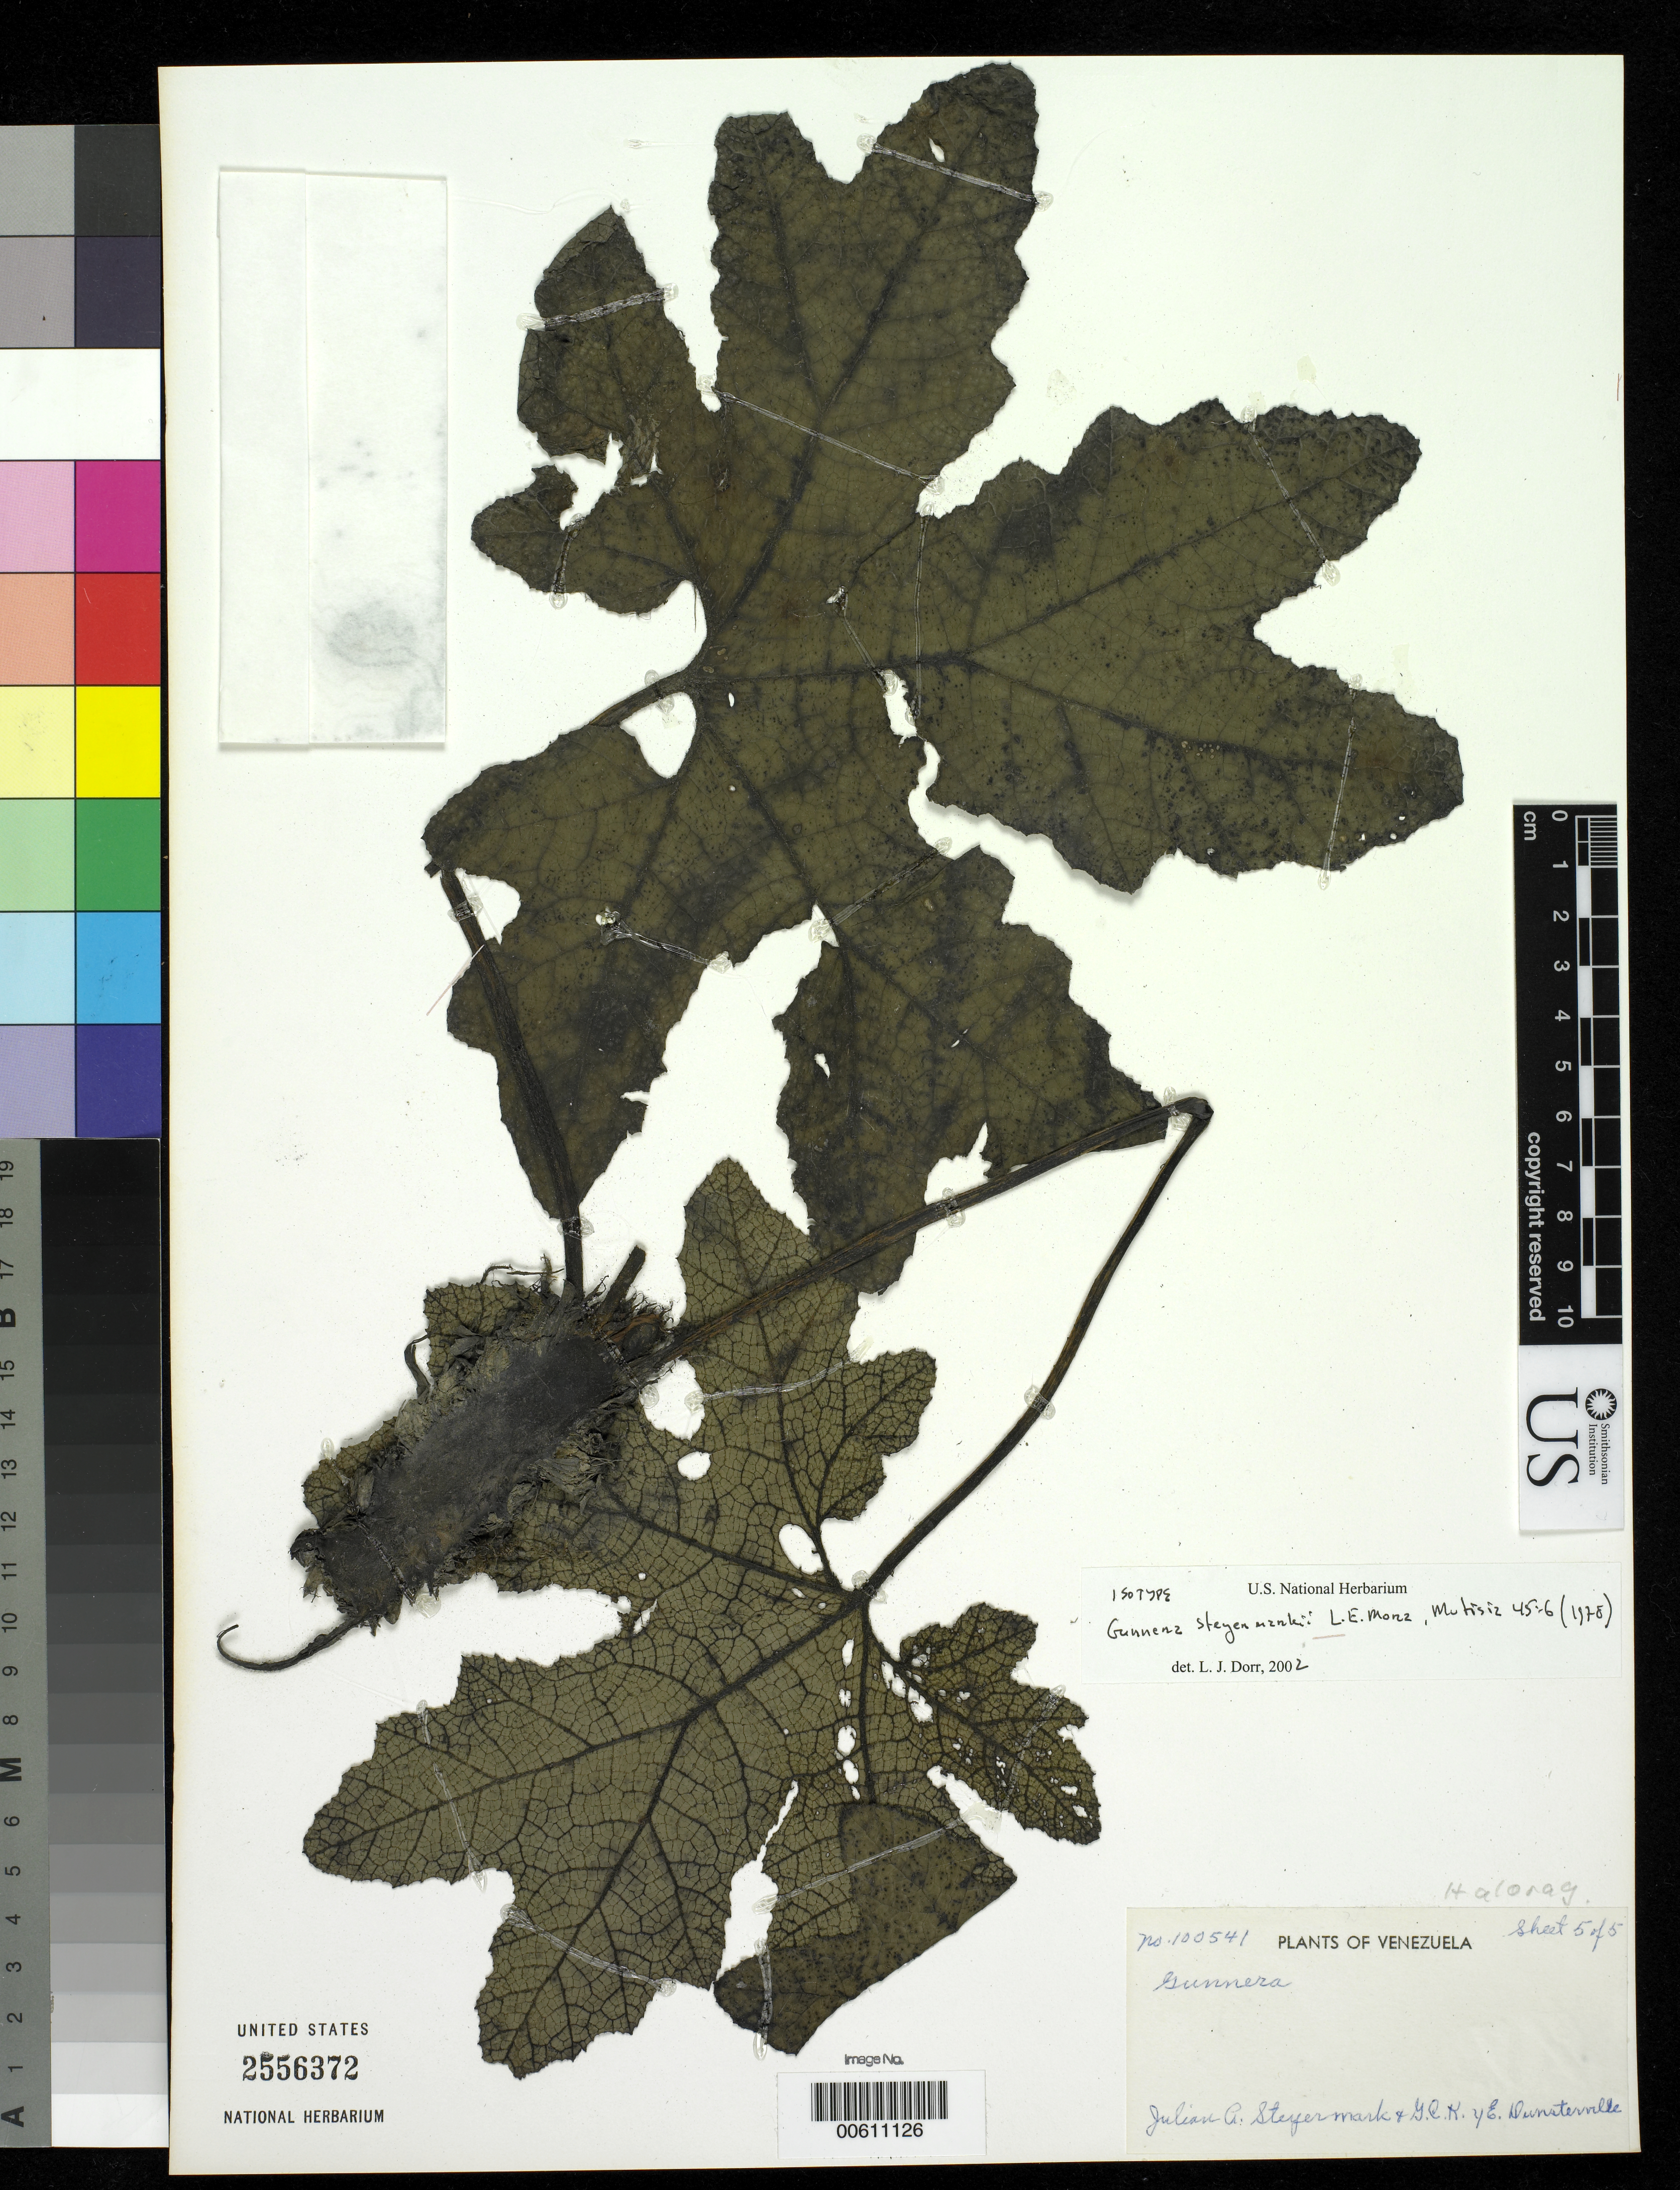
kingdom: Plantae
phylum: Tracheophyta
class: Magnoliopsida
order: Gunnerales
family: Gunneraceae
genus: Gunnera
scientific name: Gunnera steyermarkii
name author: L.E. Mora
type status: Isotype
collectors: J. Steyermark & G. C. K. Dunsterville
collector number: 100541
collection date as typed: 10 Jan 1968 to 11 Jan 1968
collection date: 1968-01-10/1968-01-11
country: Venezuela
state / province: Tachira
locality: Cabeceras del rio Quinimarí, vecindades de "Las Capas", al pié de la Peña de Pata de Judío (debajo del Páramo de Judío), 15 kms. al sur de San Vicente de la Revancha, 30 kms. Al sur de Alquitrana.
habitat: Along stream.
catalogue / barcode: US 2556372